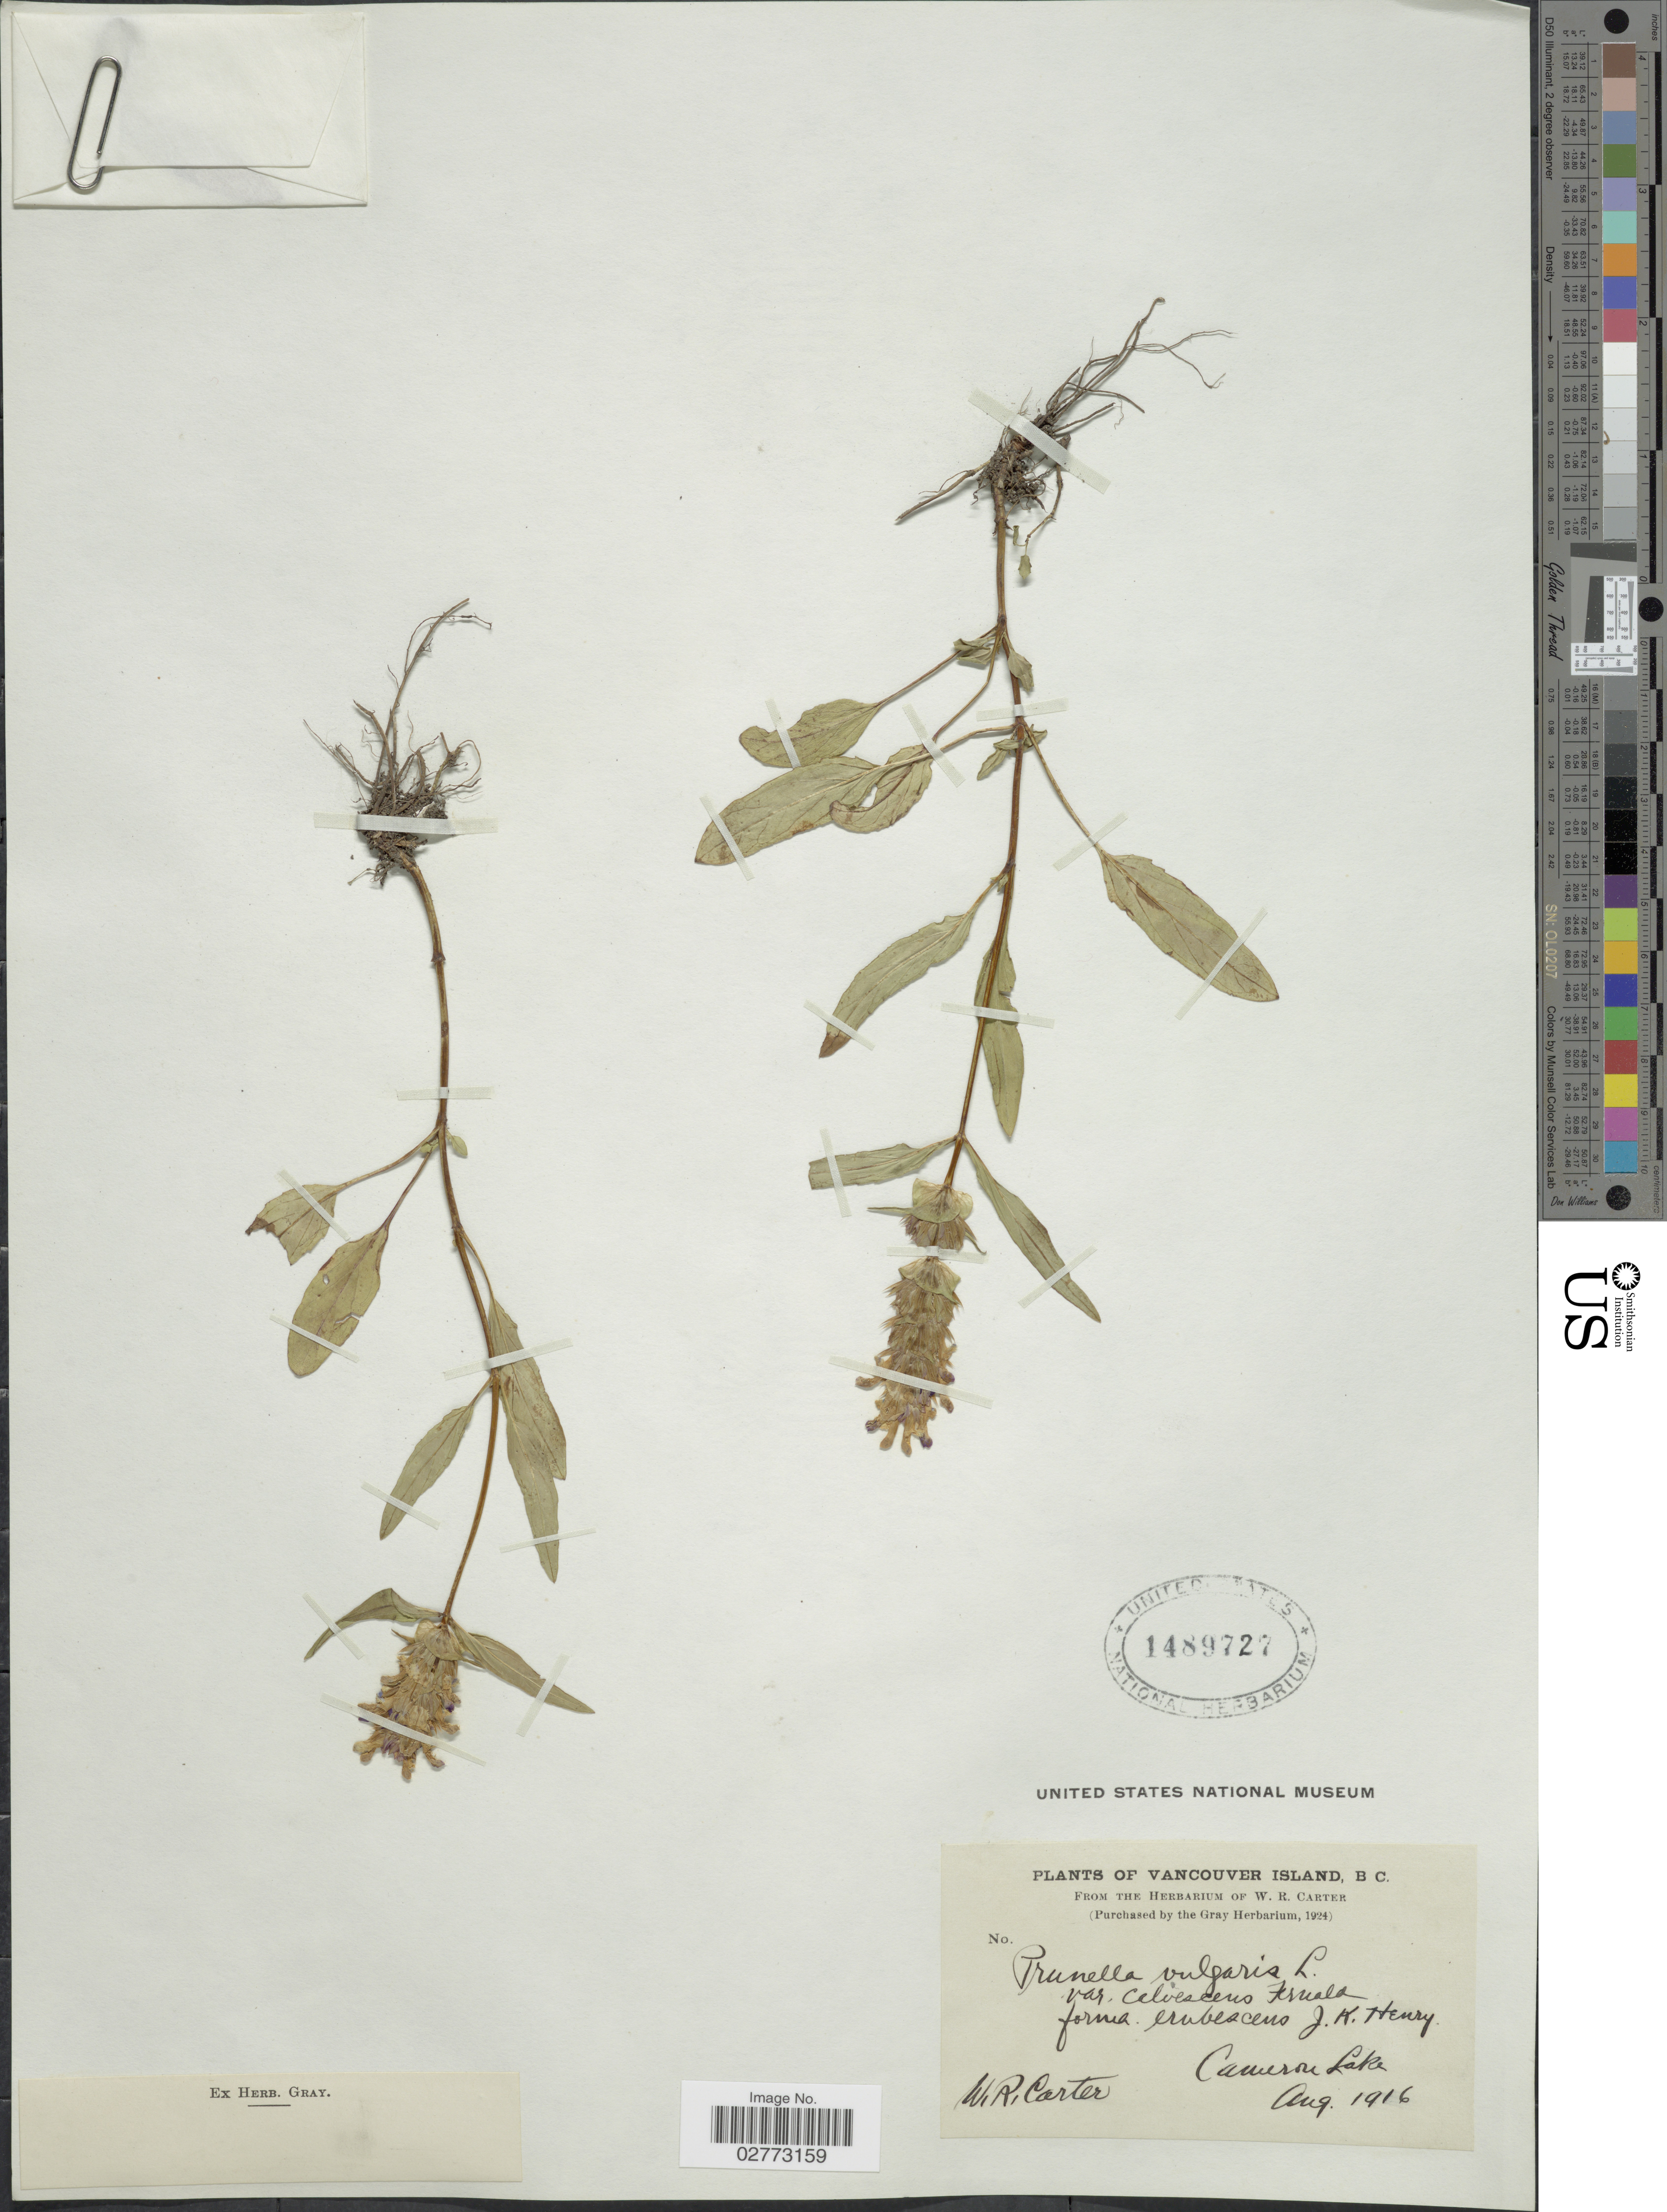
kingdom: Plantae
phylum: Tracheophyta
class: Magnoliopsida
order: Lamiales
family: Lamiaceae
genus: Prunella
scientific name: Prunella vulgaris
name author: L.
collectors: W. R. Carter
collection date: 1916-08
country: Canada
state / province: British Columbia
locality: Vancouver Island, B.C., Cameron Lake.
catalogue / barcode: US 1489727